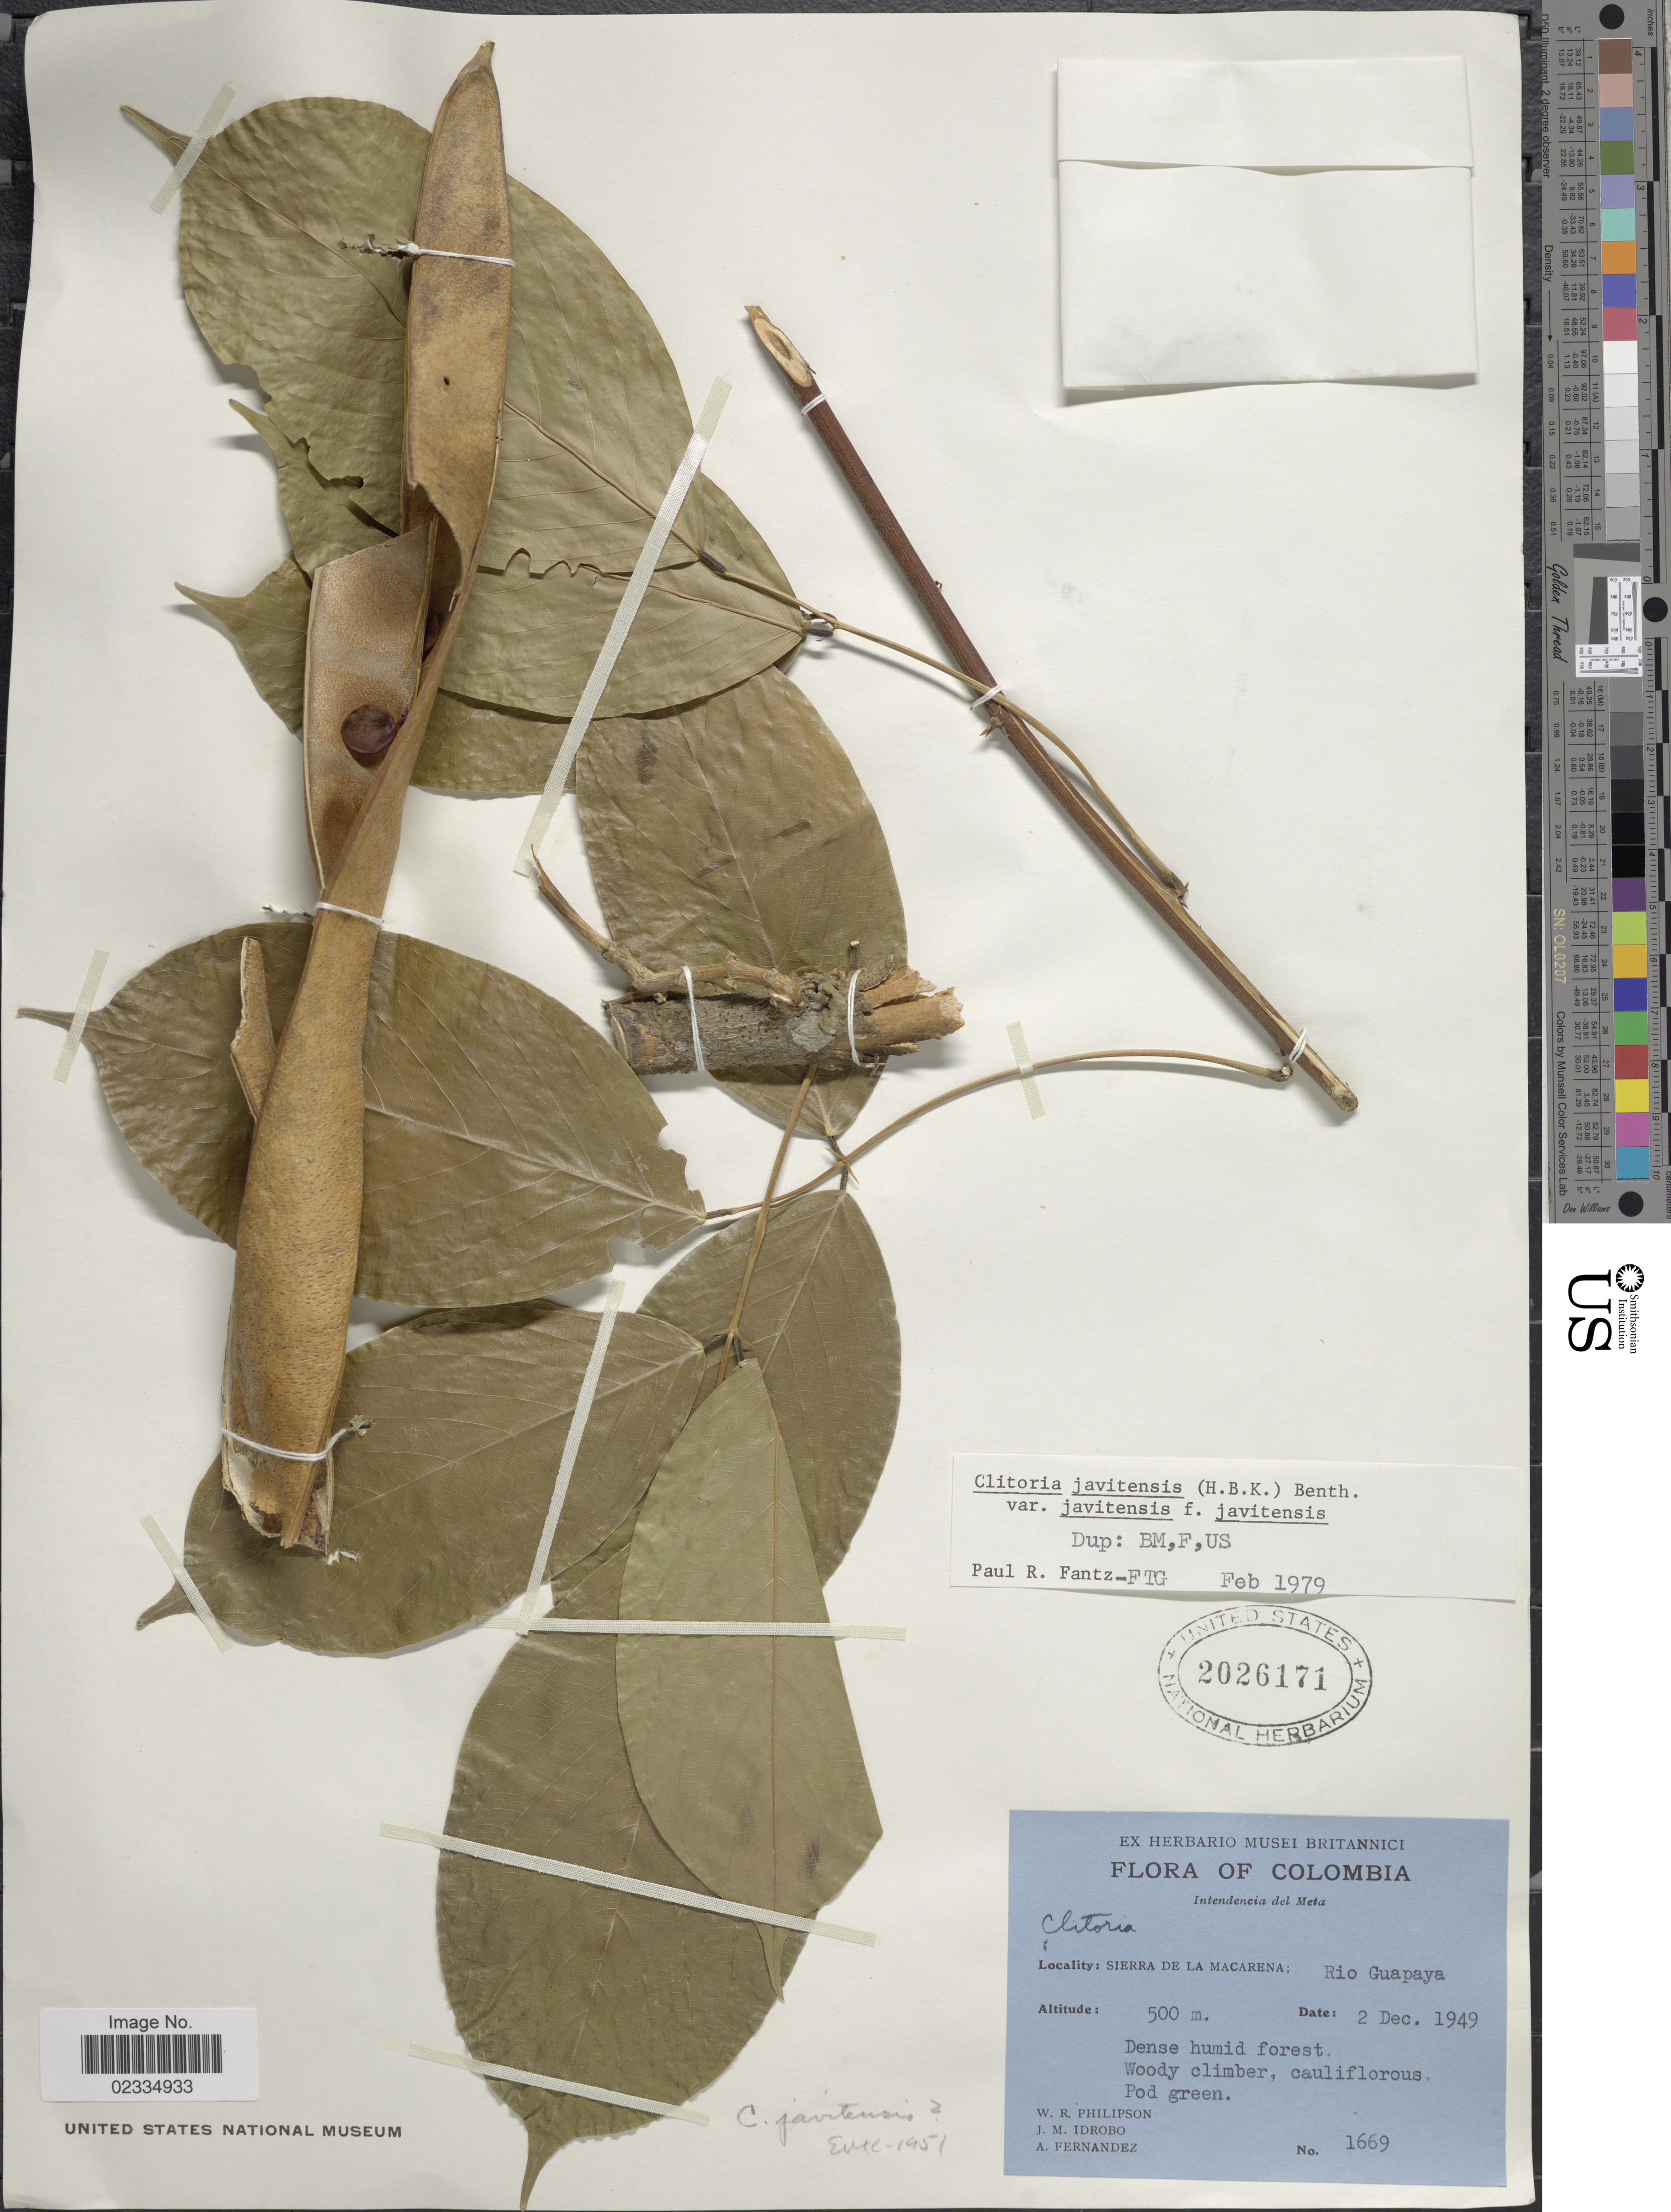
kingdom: Plantae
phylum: Tracheophyta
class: Magnoliopsida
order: Fabales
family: Fabaceae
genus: Clitoria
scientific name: Clitoria javitensis f. javitensis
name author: (Kunth) Benth.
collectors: W. R. Philipson, J. M. Idrobo & A. Fernandez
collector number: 1669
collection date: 1949-12-02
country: Colombia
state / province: Meta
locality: Sierra de La Macarena Rio Guapaya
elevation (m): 500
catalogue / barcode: US 2026171